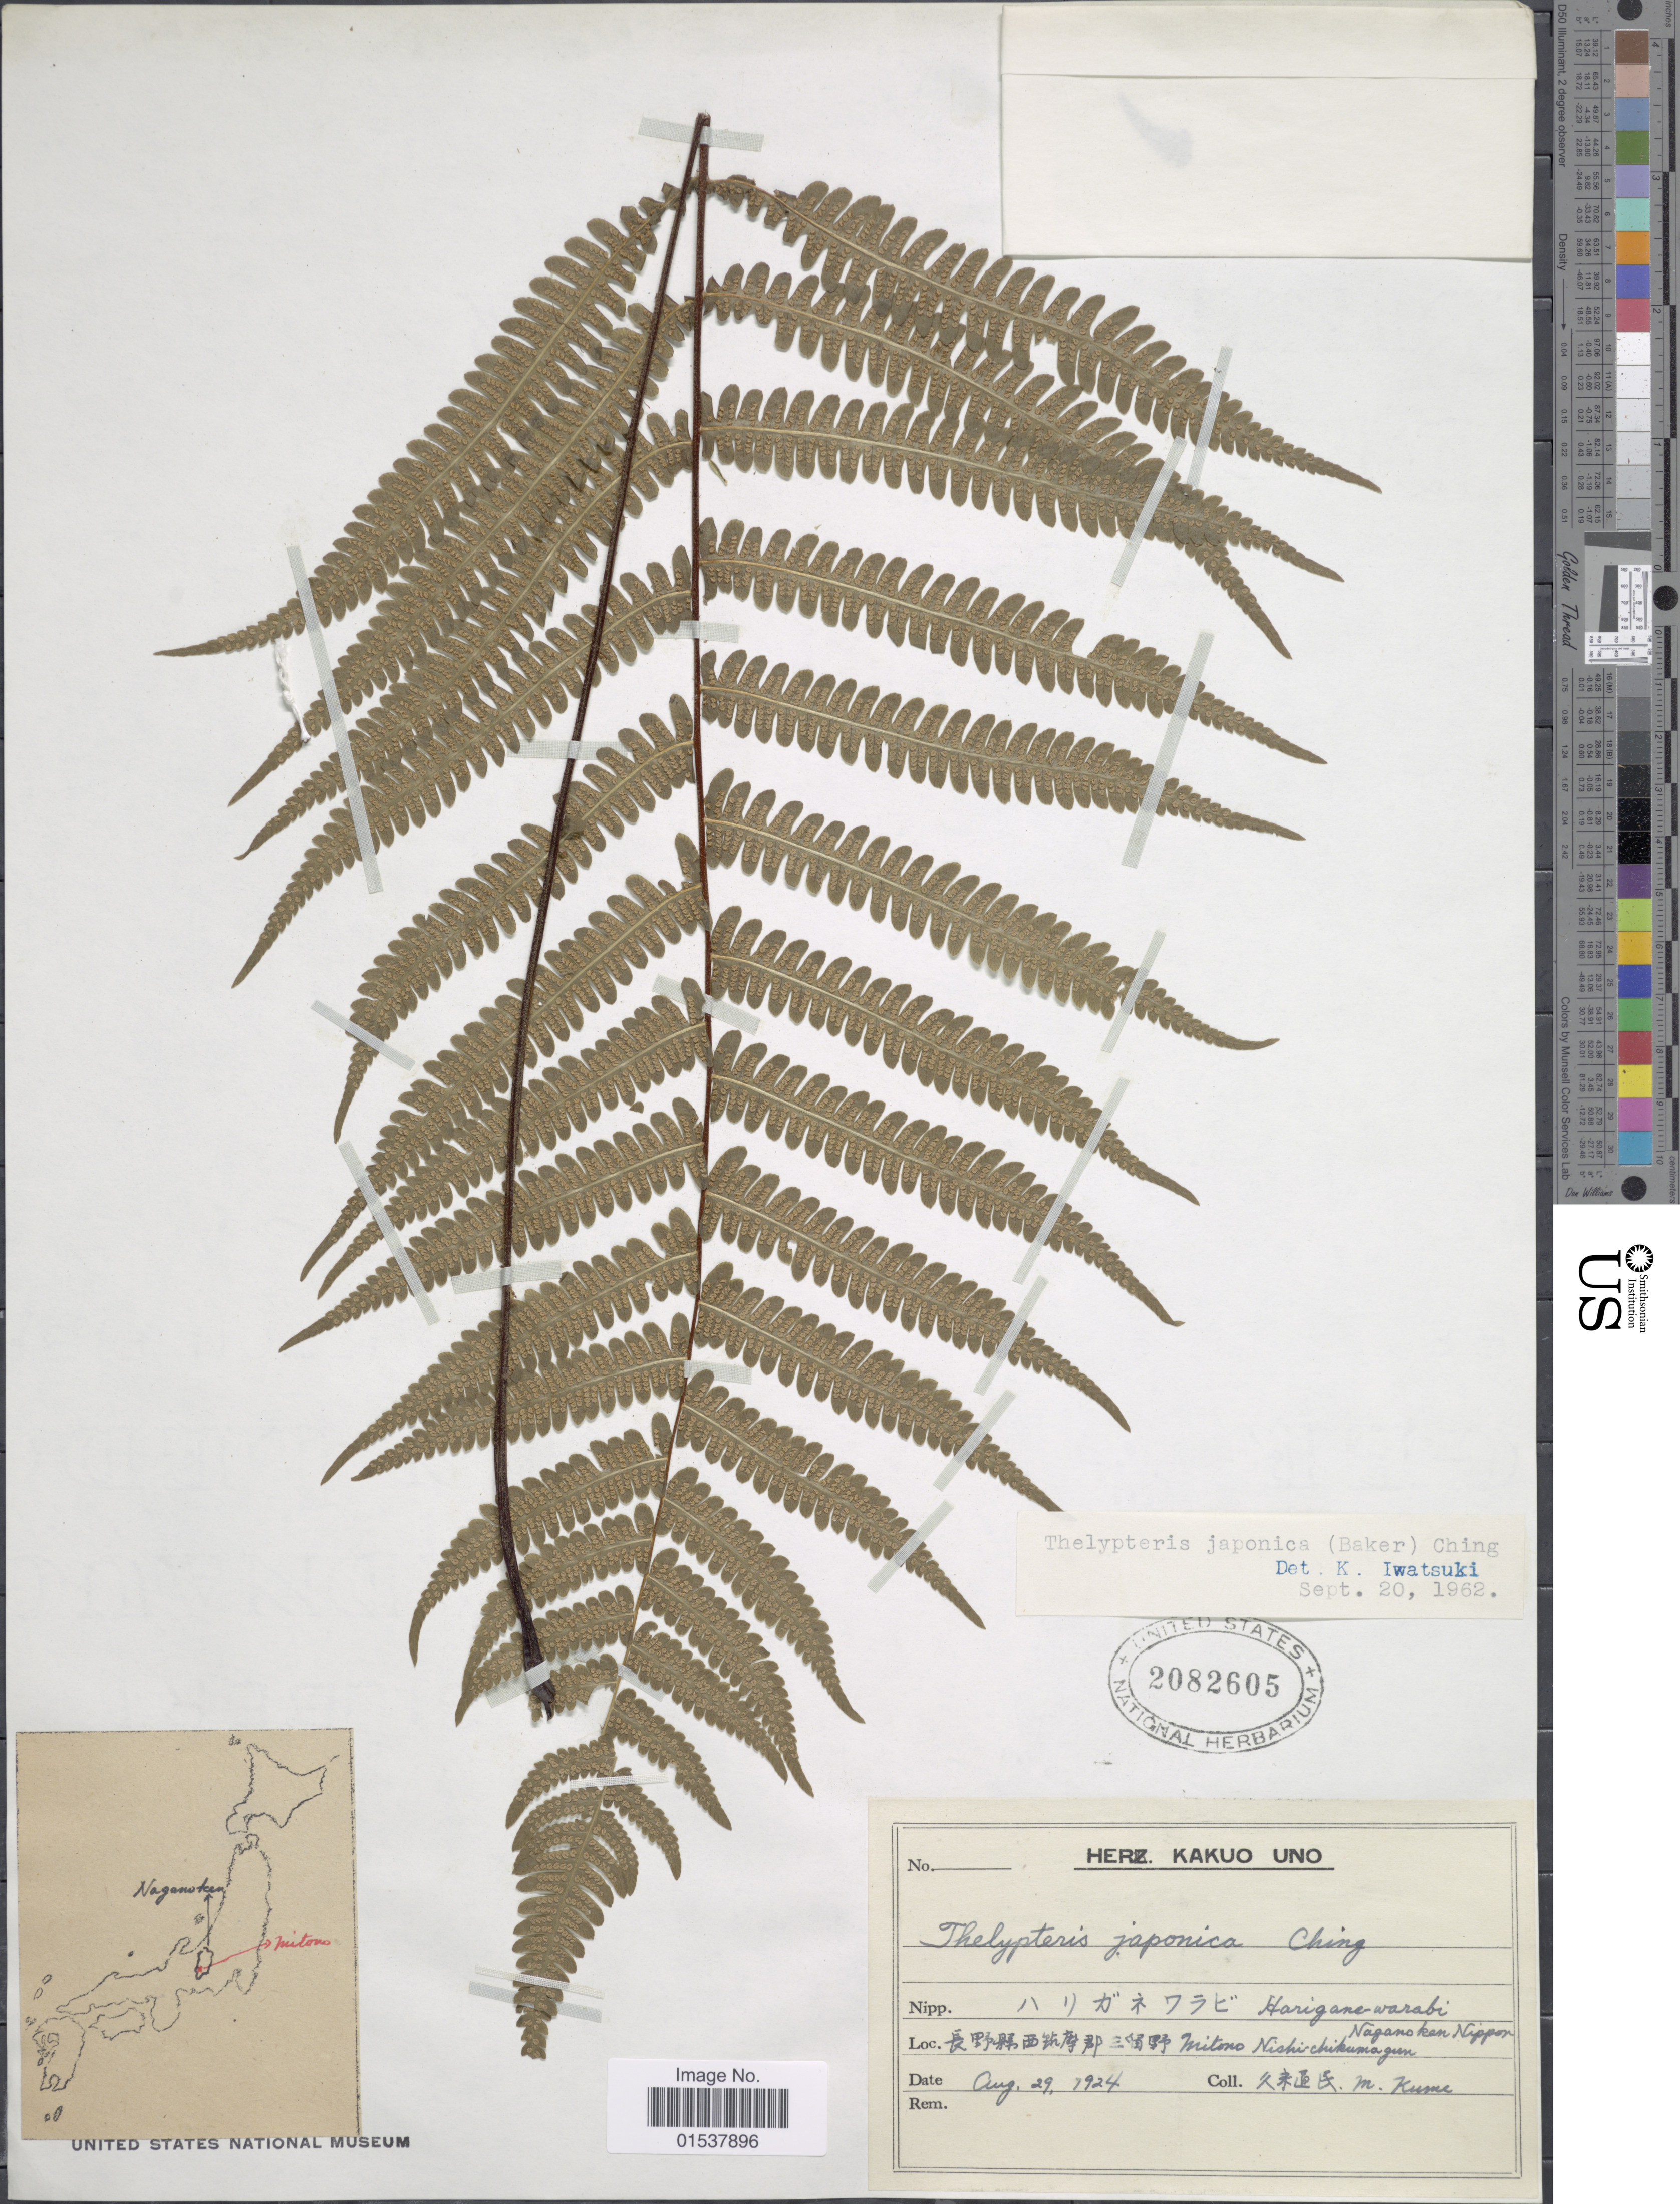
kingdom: Plantae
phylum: Tracheophyta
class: Polypodiopsida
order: Polypodiales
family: Thelypteridaceae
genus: Parathelypteris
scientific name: Parathelypteris japonica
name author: (Baker) Ching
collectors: M. Kume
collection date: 1924-08-29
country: Japan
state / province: Nagano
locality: Nagano-ken, Nippon, Mitono Nishi-chikumagun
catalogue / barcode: US 2082605